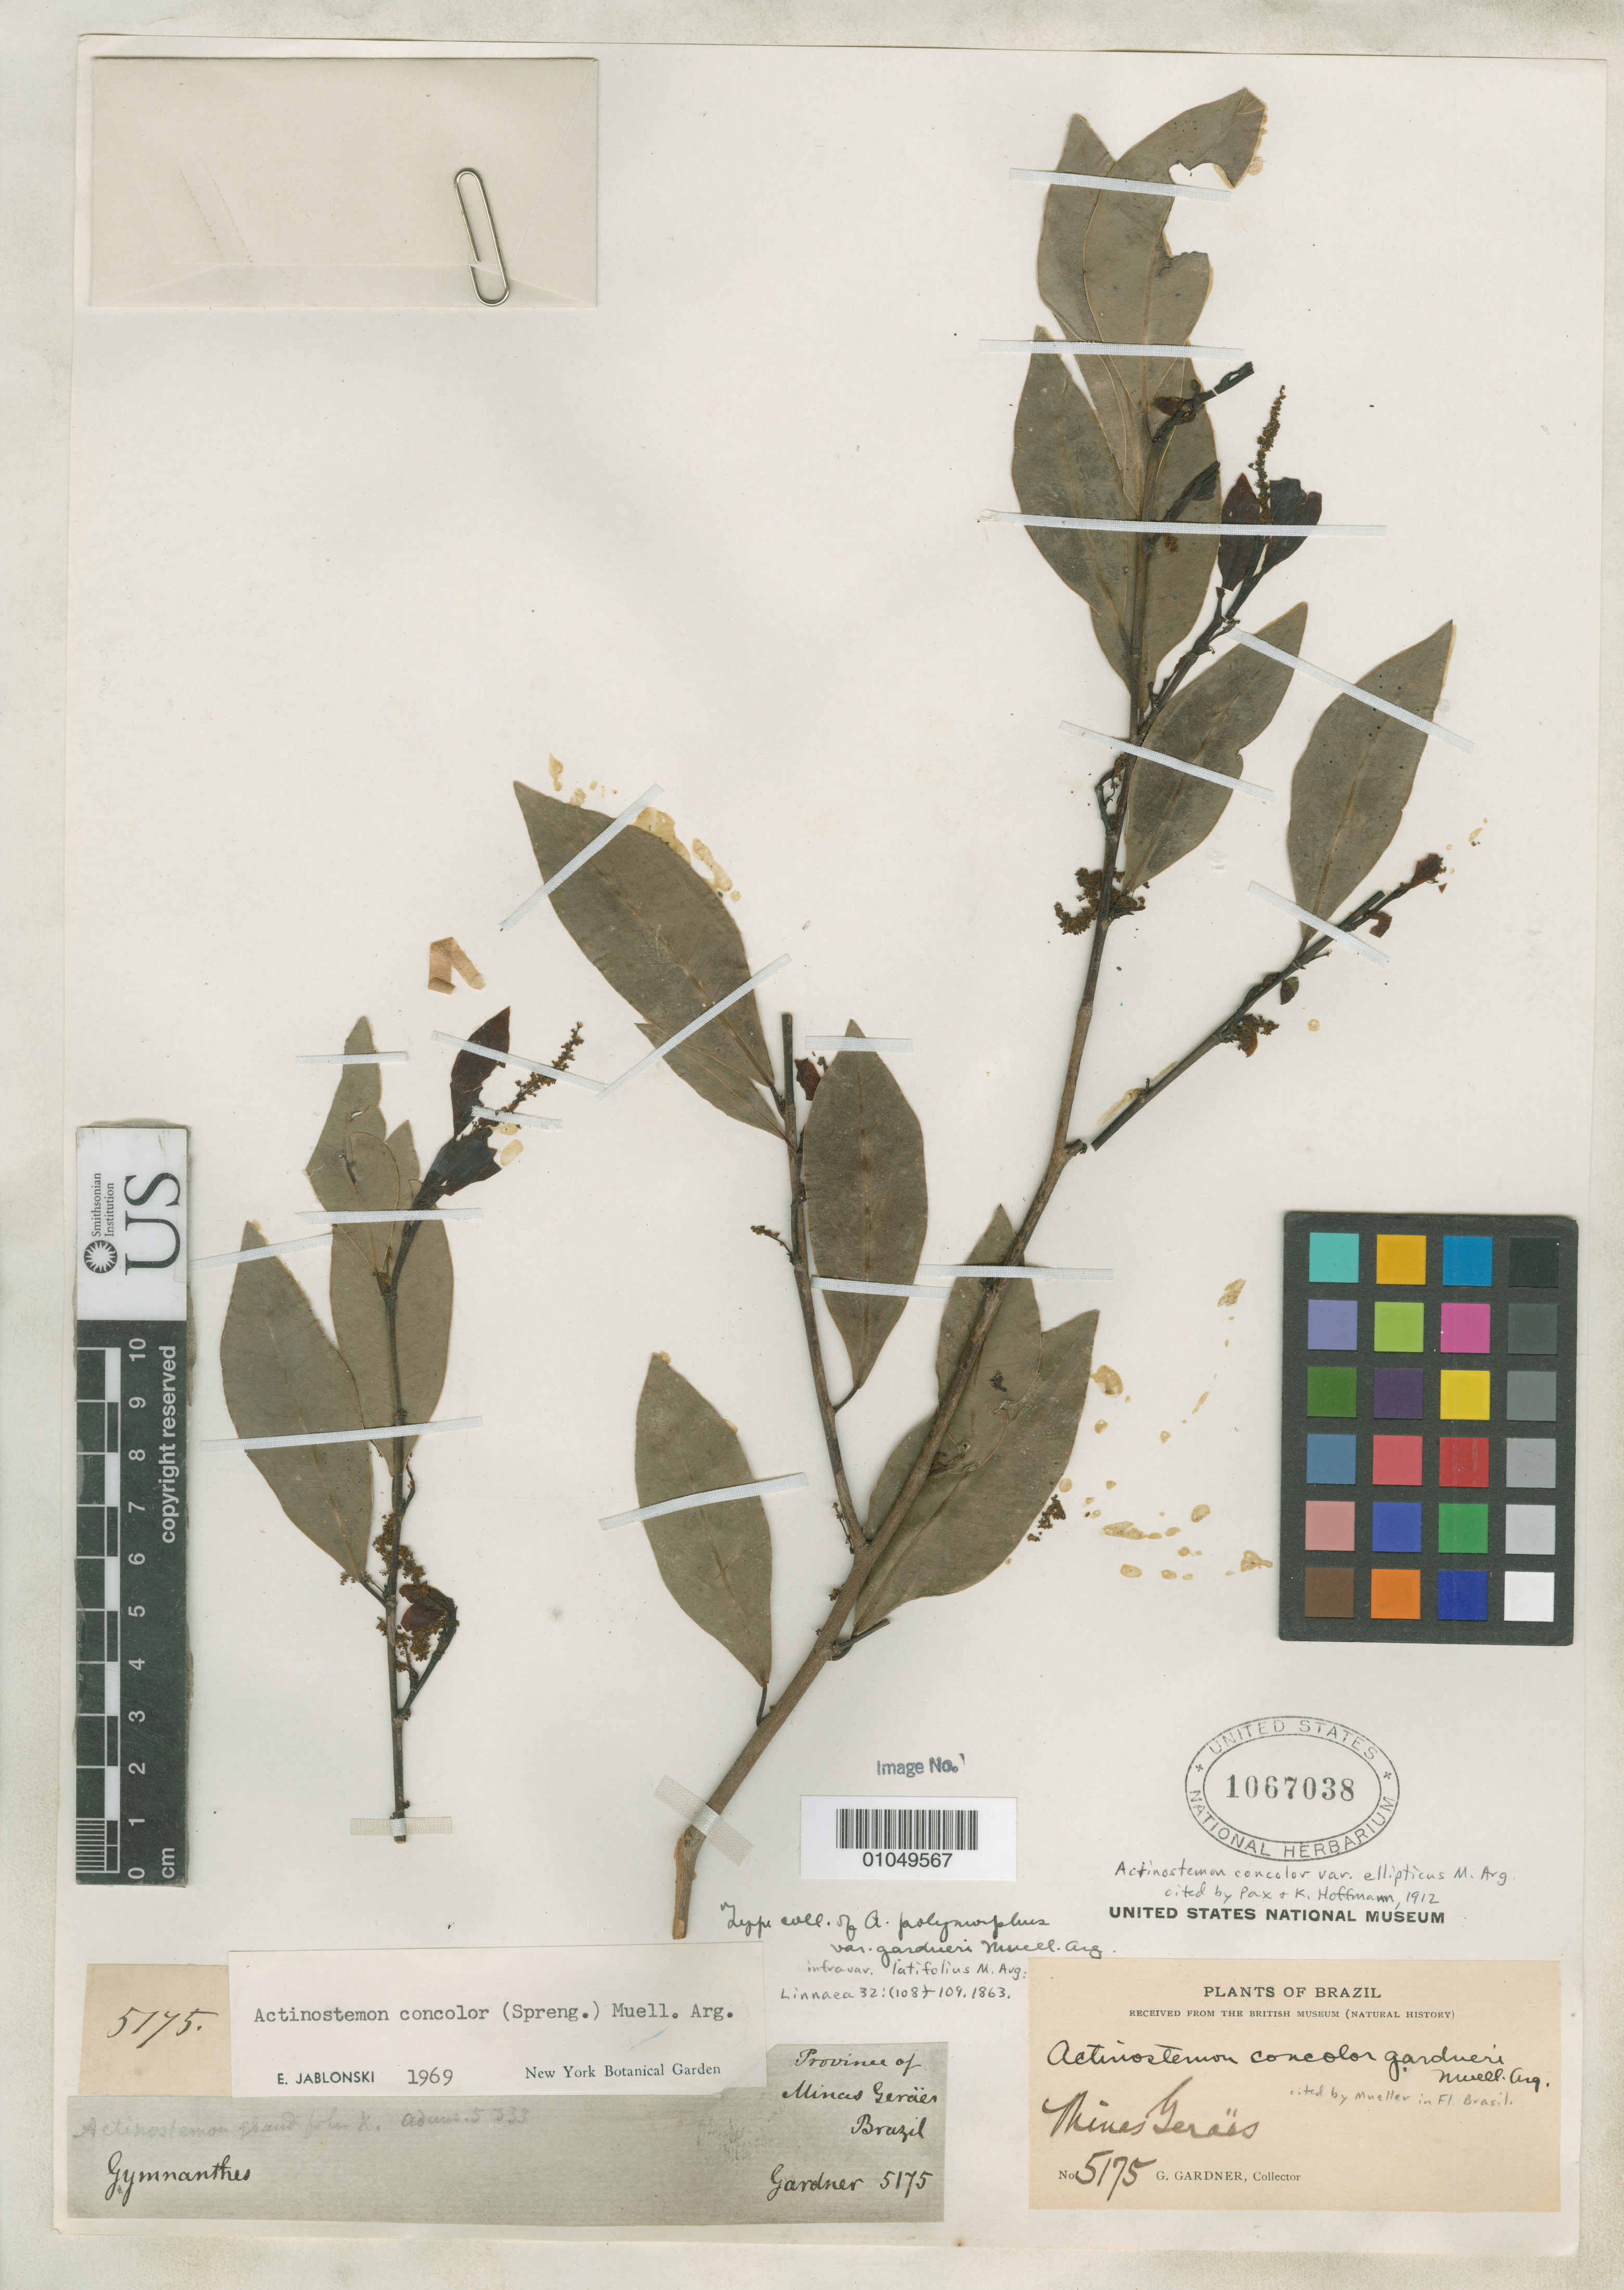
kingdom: Plantae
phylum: Tracheophyta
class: Magnoliopsida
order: Malpighiales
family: Euphorbiaceae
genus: Actinostemon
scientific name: Actinostemon polymorphus f. latifolius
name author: Müll. Arg.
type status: Isosyntype; Isotype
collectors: G. Gardner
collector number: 5175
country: Brazil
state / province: Minas Gerais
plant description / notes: Taxonomic ranks of these names unclear; "Species valde polymorpha, cujus formae variae (varietatum nominis haud dignae)" = forma gardeneri subforma latifolius? Currently accepted name as cited by Jablonski, Phytologia 18: 218 (1969).; Also a type of Actinostemon polymorphus var. gardneri Muell. Arg.; Taxonomic ranks of these names unclear; "Species valde polymorpha, cujus formae variae (varietatum nominis haud dignae)" = forma gardeneri subforma latifolius? Currently accepted name as cited by Jablonski, Phytologia 18: 218 (1969).; Also a type of Actinostemon polymorphus var. gardneri f. latifolius Muell. Arg.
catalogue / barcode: US 1067038